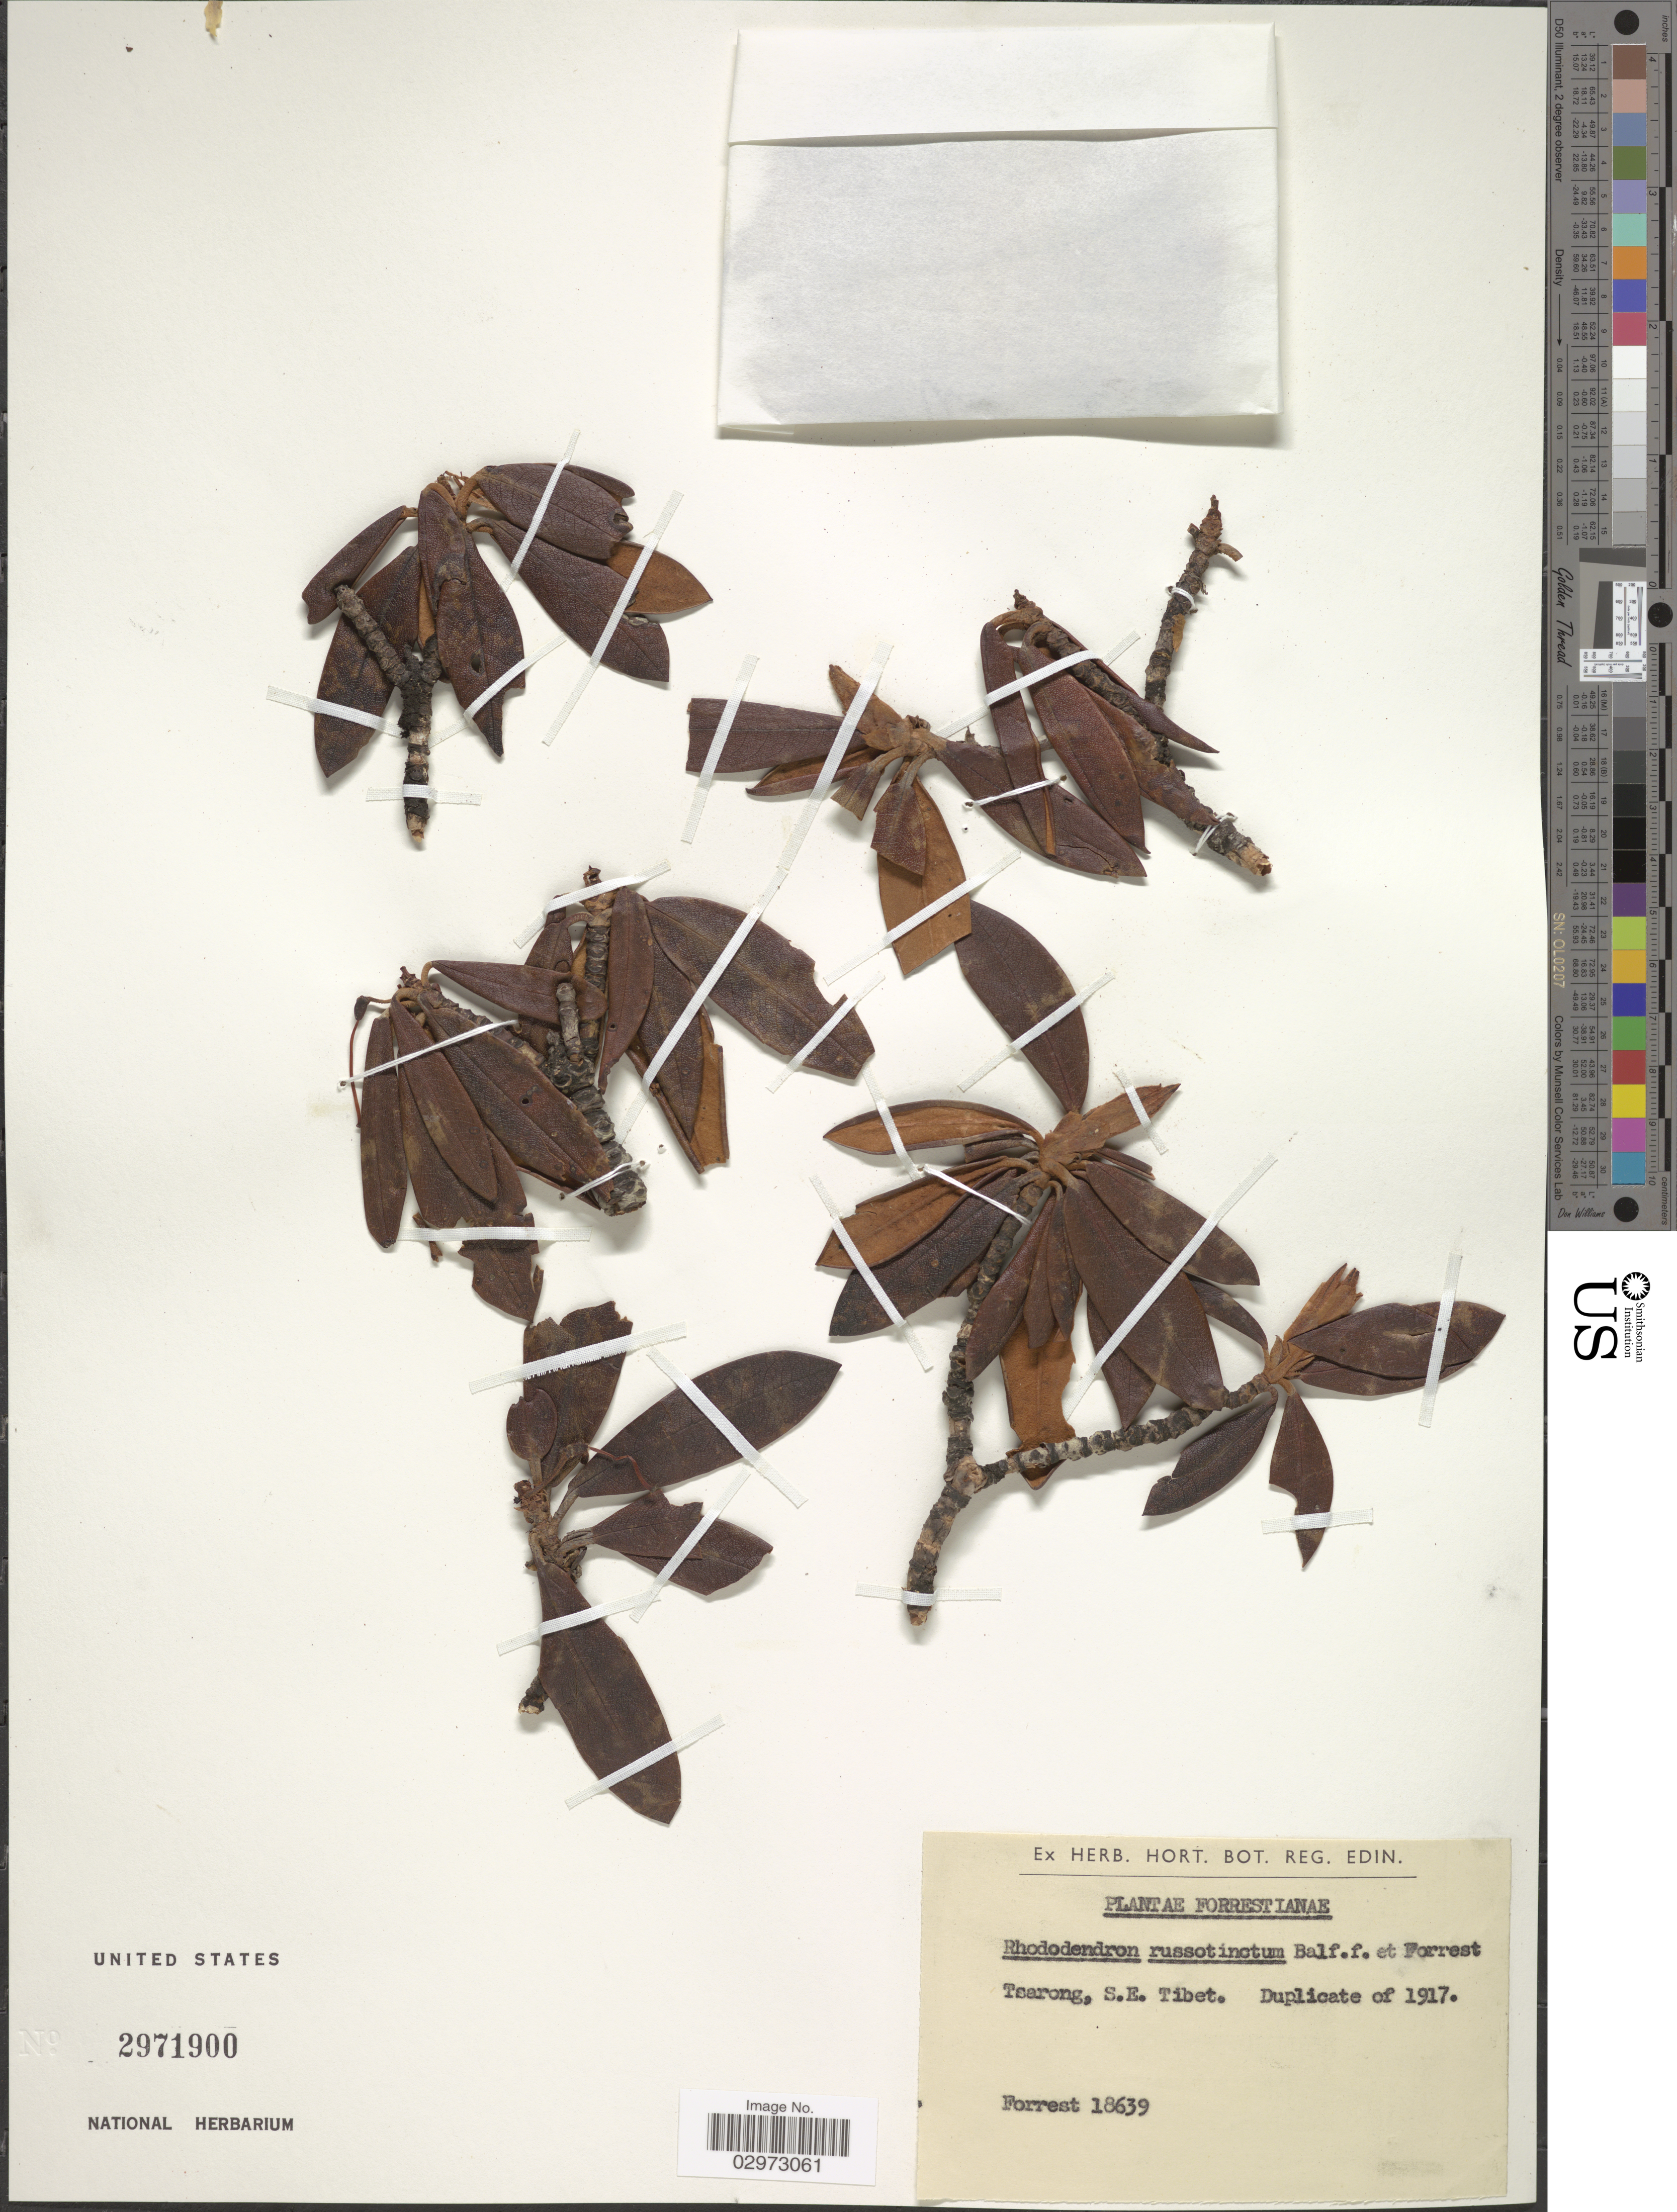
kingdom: Plantae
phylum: Tracheophyta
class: Magnoliopsida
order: Ericales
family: Ericaceae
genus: Rhododendron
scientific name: Rhododendron russotinctum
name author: Balf. f. & Forrest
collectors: -. Forrest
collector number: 18639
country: China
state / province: Xizang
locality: Tsarong, S.E. Tibet.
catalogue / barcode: US 2971900